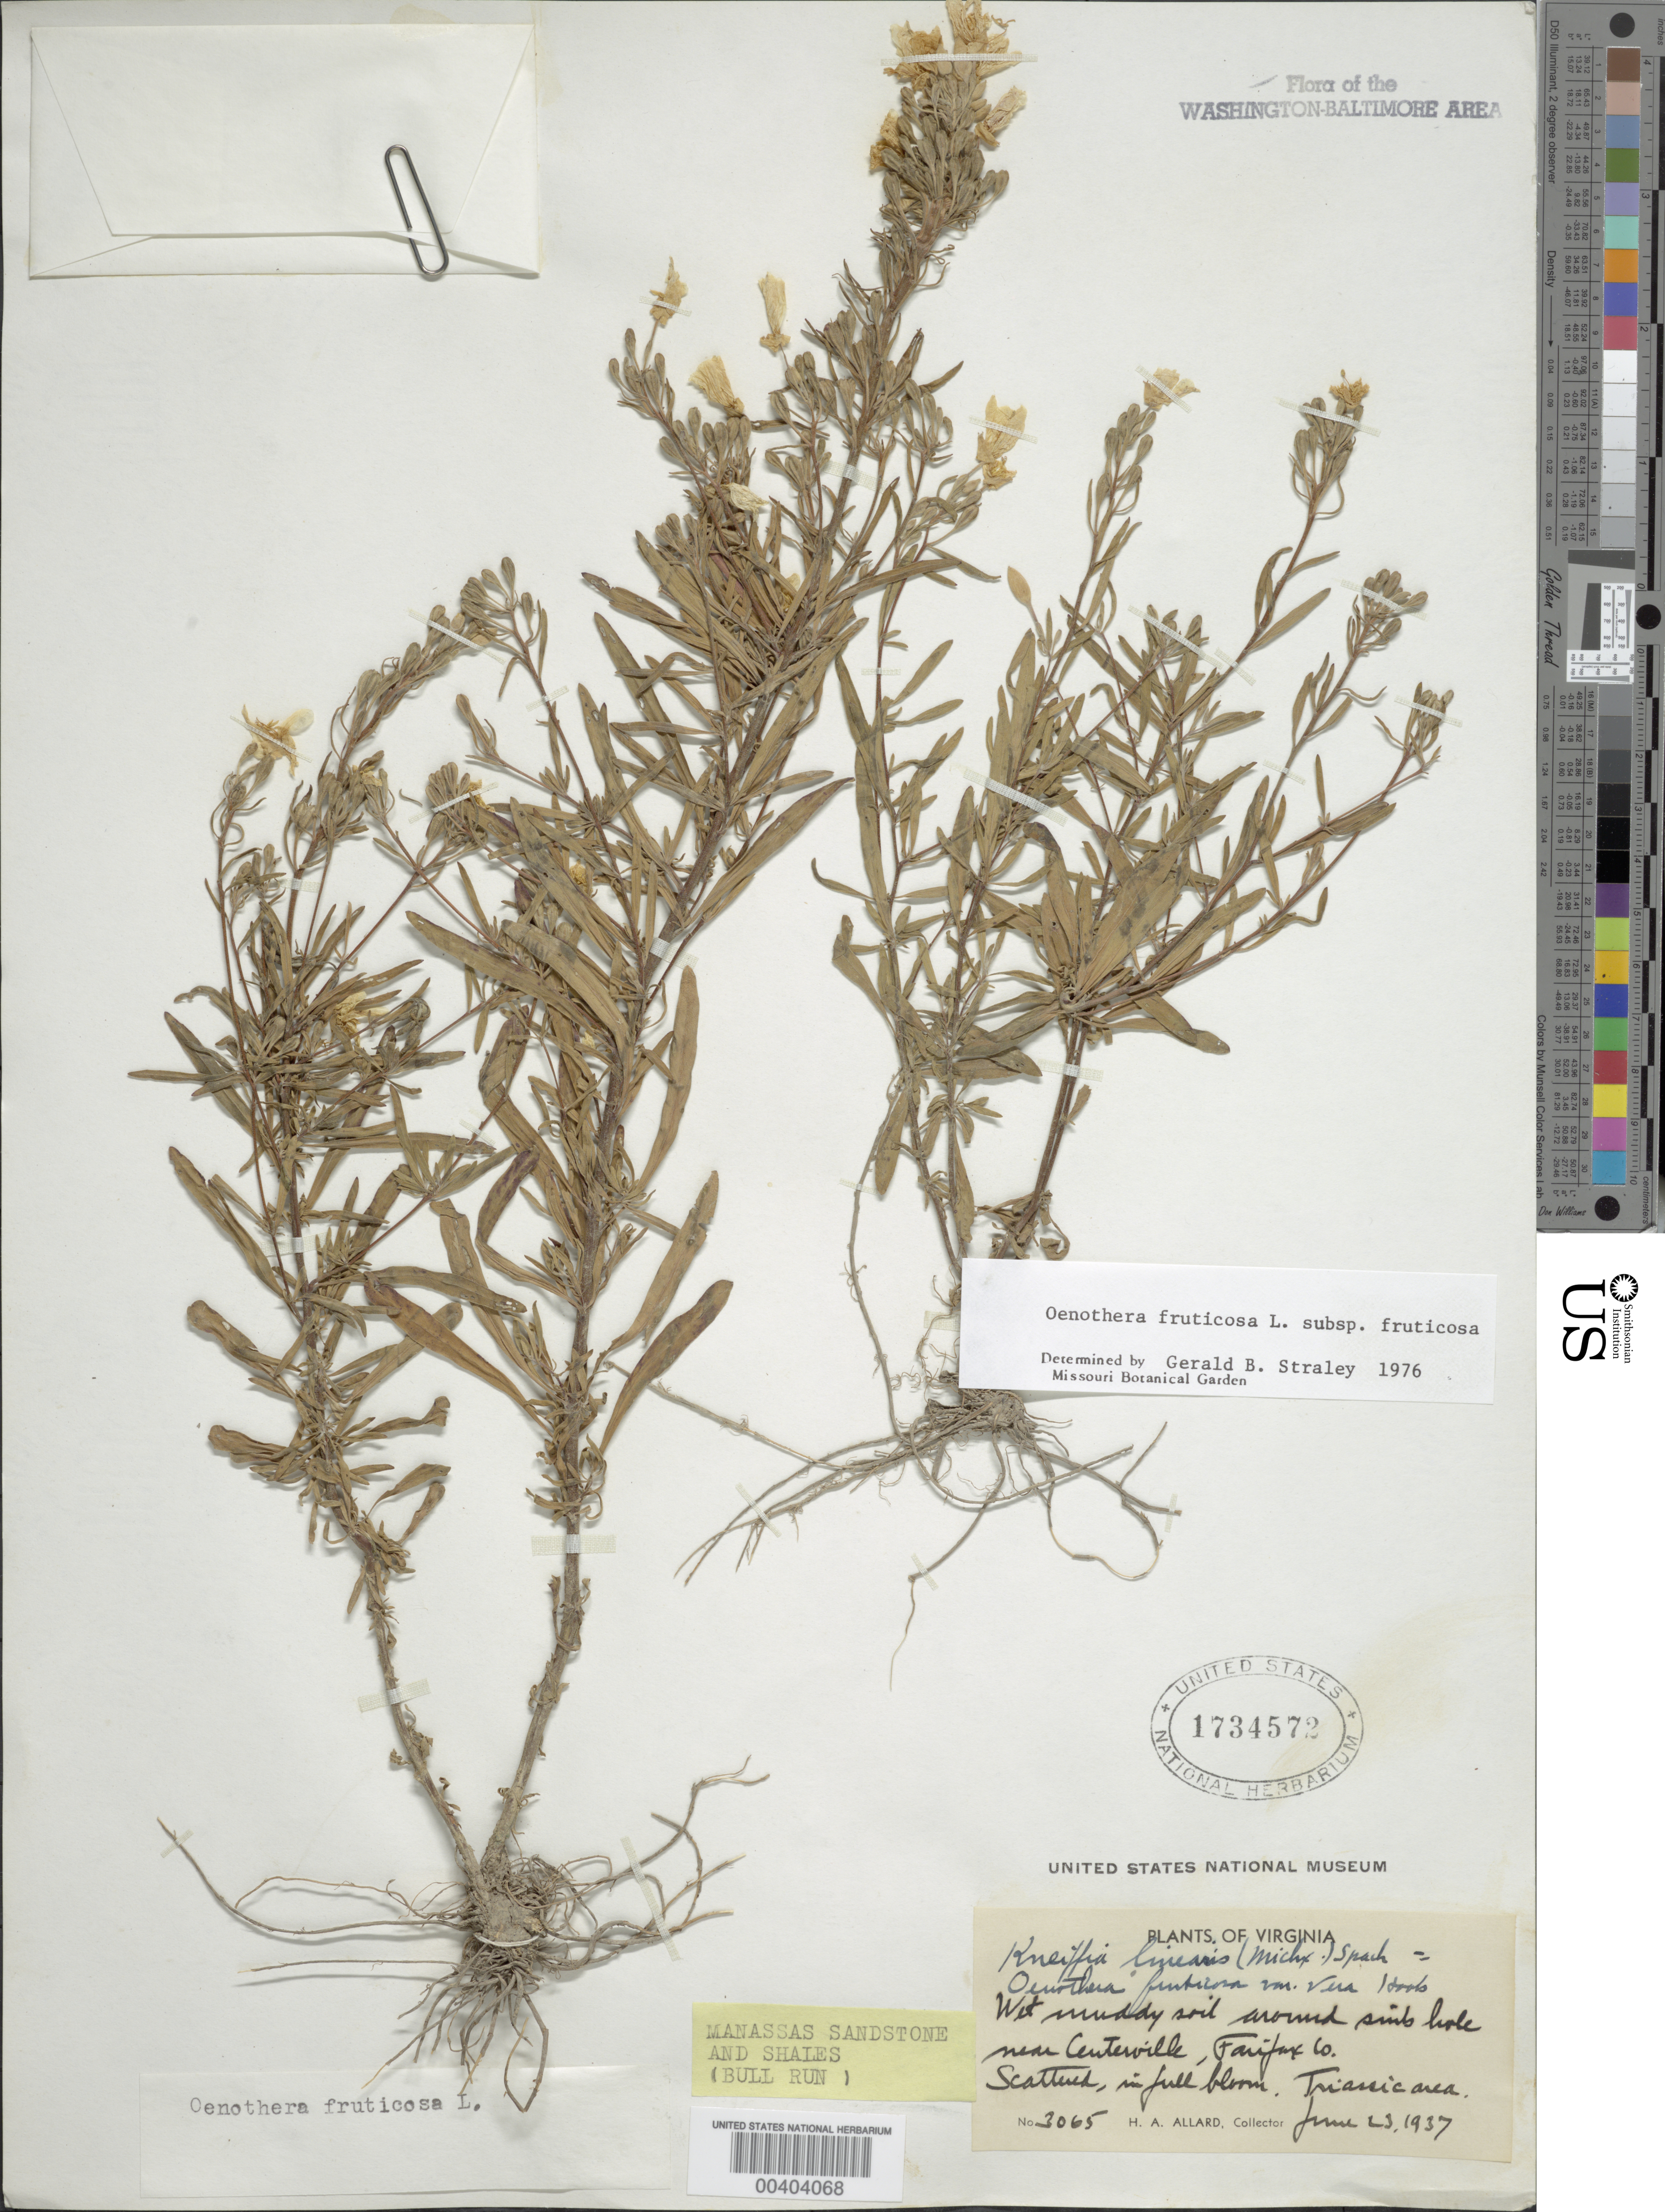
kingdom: Plantae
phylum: Tracheophyta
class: Magnoliopsida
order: Myrtales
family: Onagraceae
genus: Oenothera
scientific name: Oenothera fruticosa subsp. fruticosa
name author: L.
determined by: Straley, G. B.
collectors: H. A. Allard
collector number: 3065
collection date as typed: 23 Jun 1937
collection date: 1937-06-23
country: United States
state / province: Virginia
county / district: Fairfax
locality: Centerville, Triassic area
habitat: Wet muddy soil around hole, Manassas sandstone and shales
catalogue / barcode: US 1734572